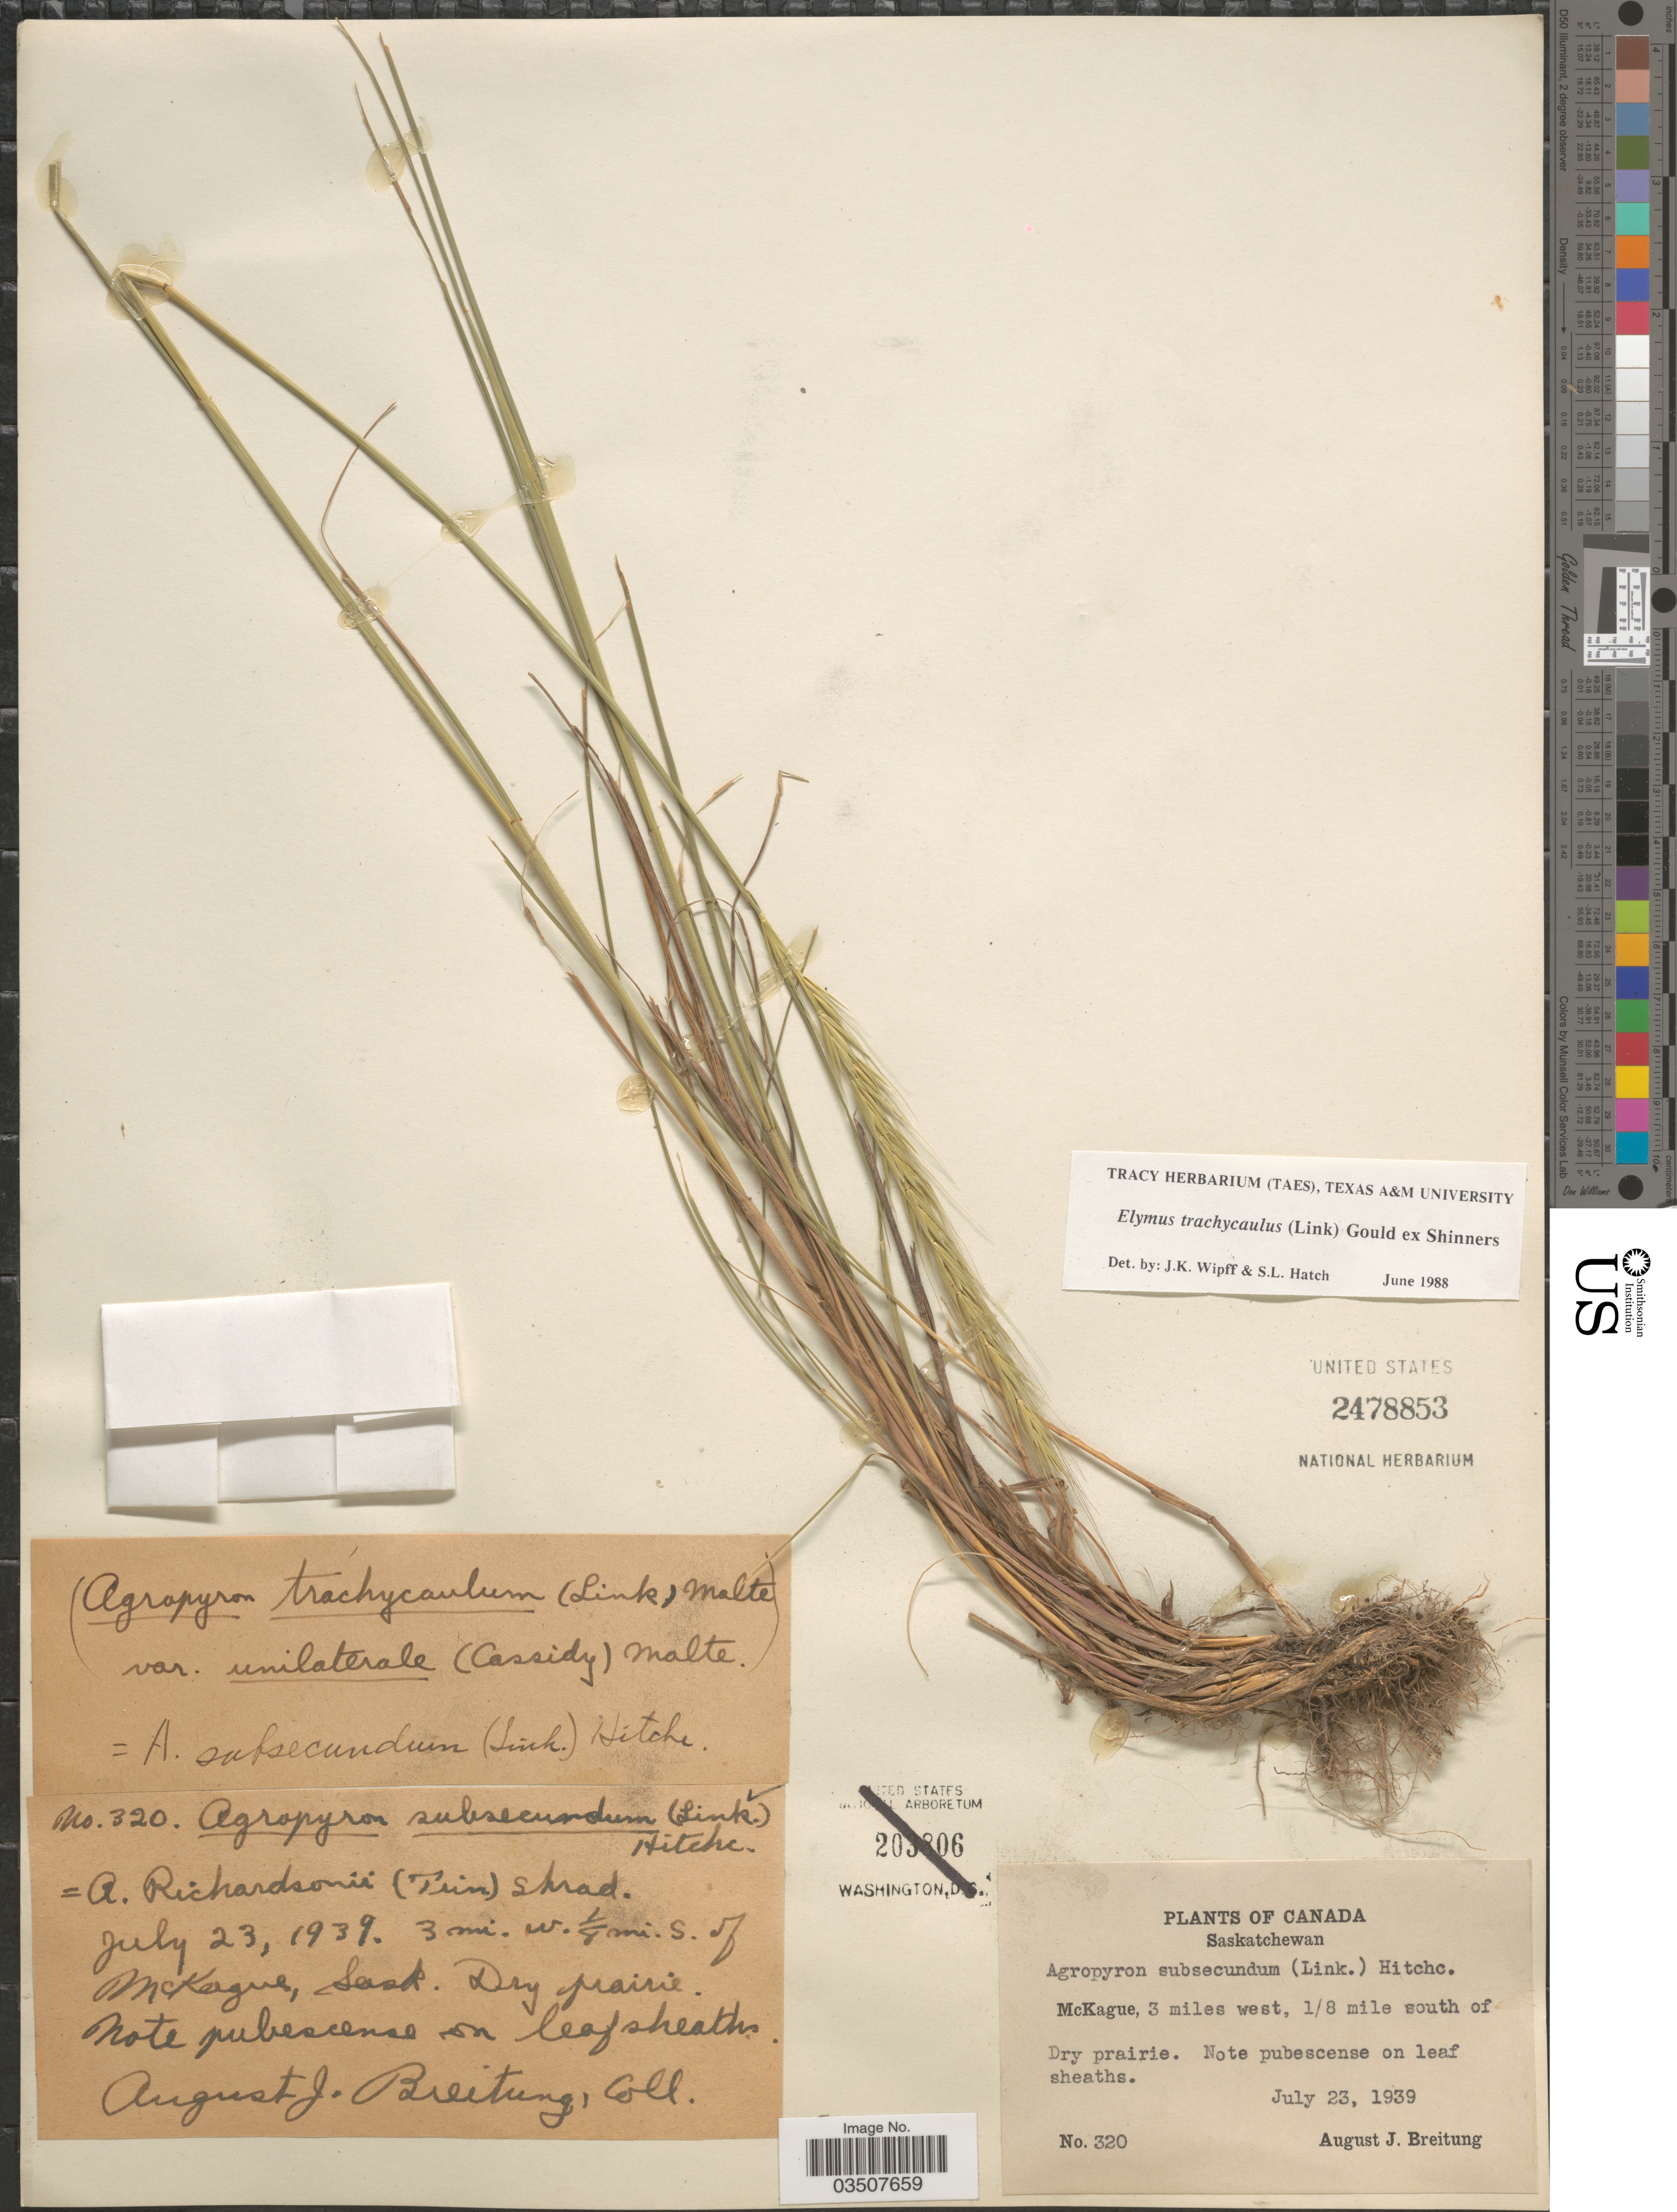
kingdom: Plantae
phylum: Tracheophyta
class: Liliopsida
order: Poales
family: Poaceae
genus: Elymus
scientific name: Elymus trachycaulus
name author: (Link) Gould ex Shinners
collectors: A. Breitung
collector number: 320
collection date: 1939-07-23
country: Canada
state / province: Saskatchewan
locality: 3 mi. W. 1/8 mi. S. of McKague.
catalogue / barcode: US 2478853